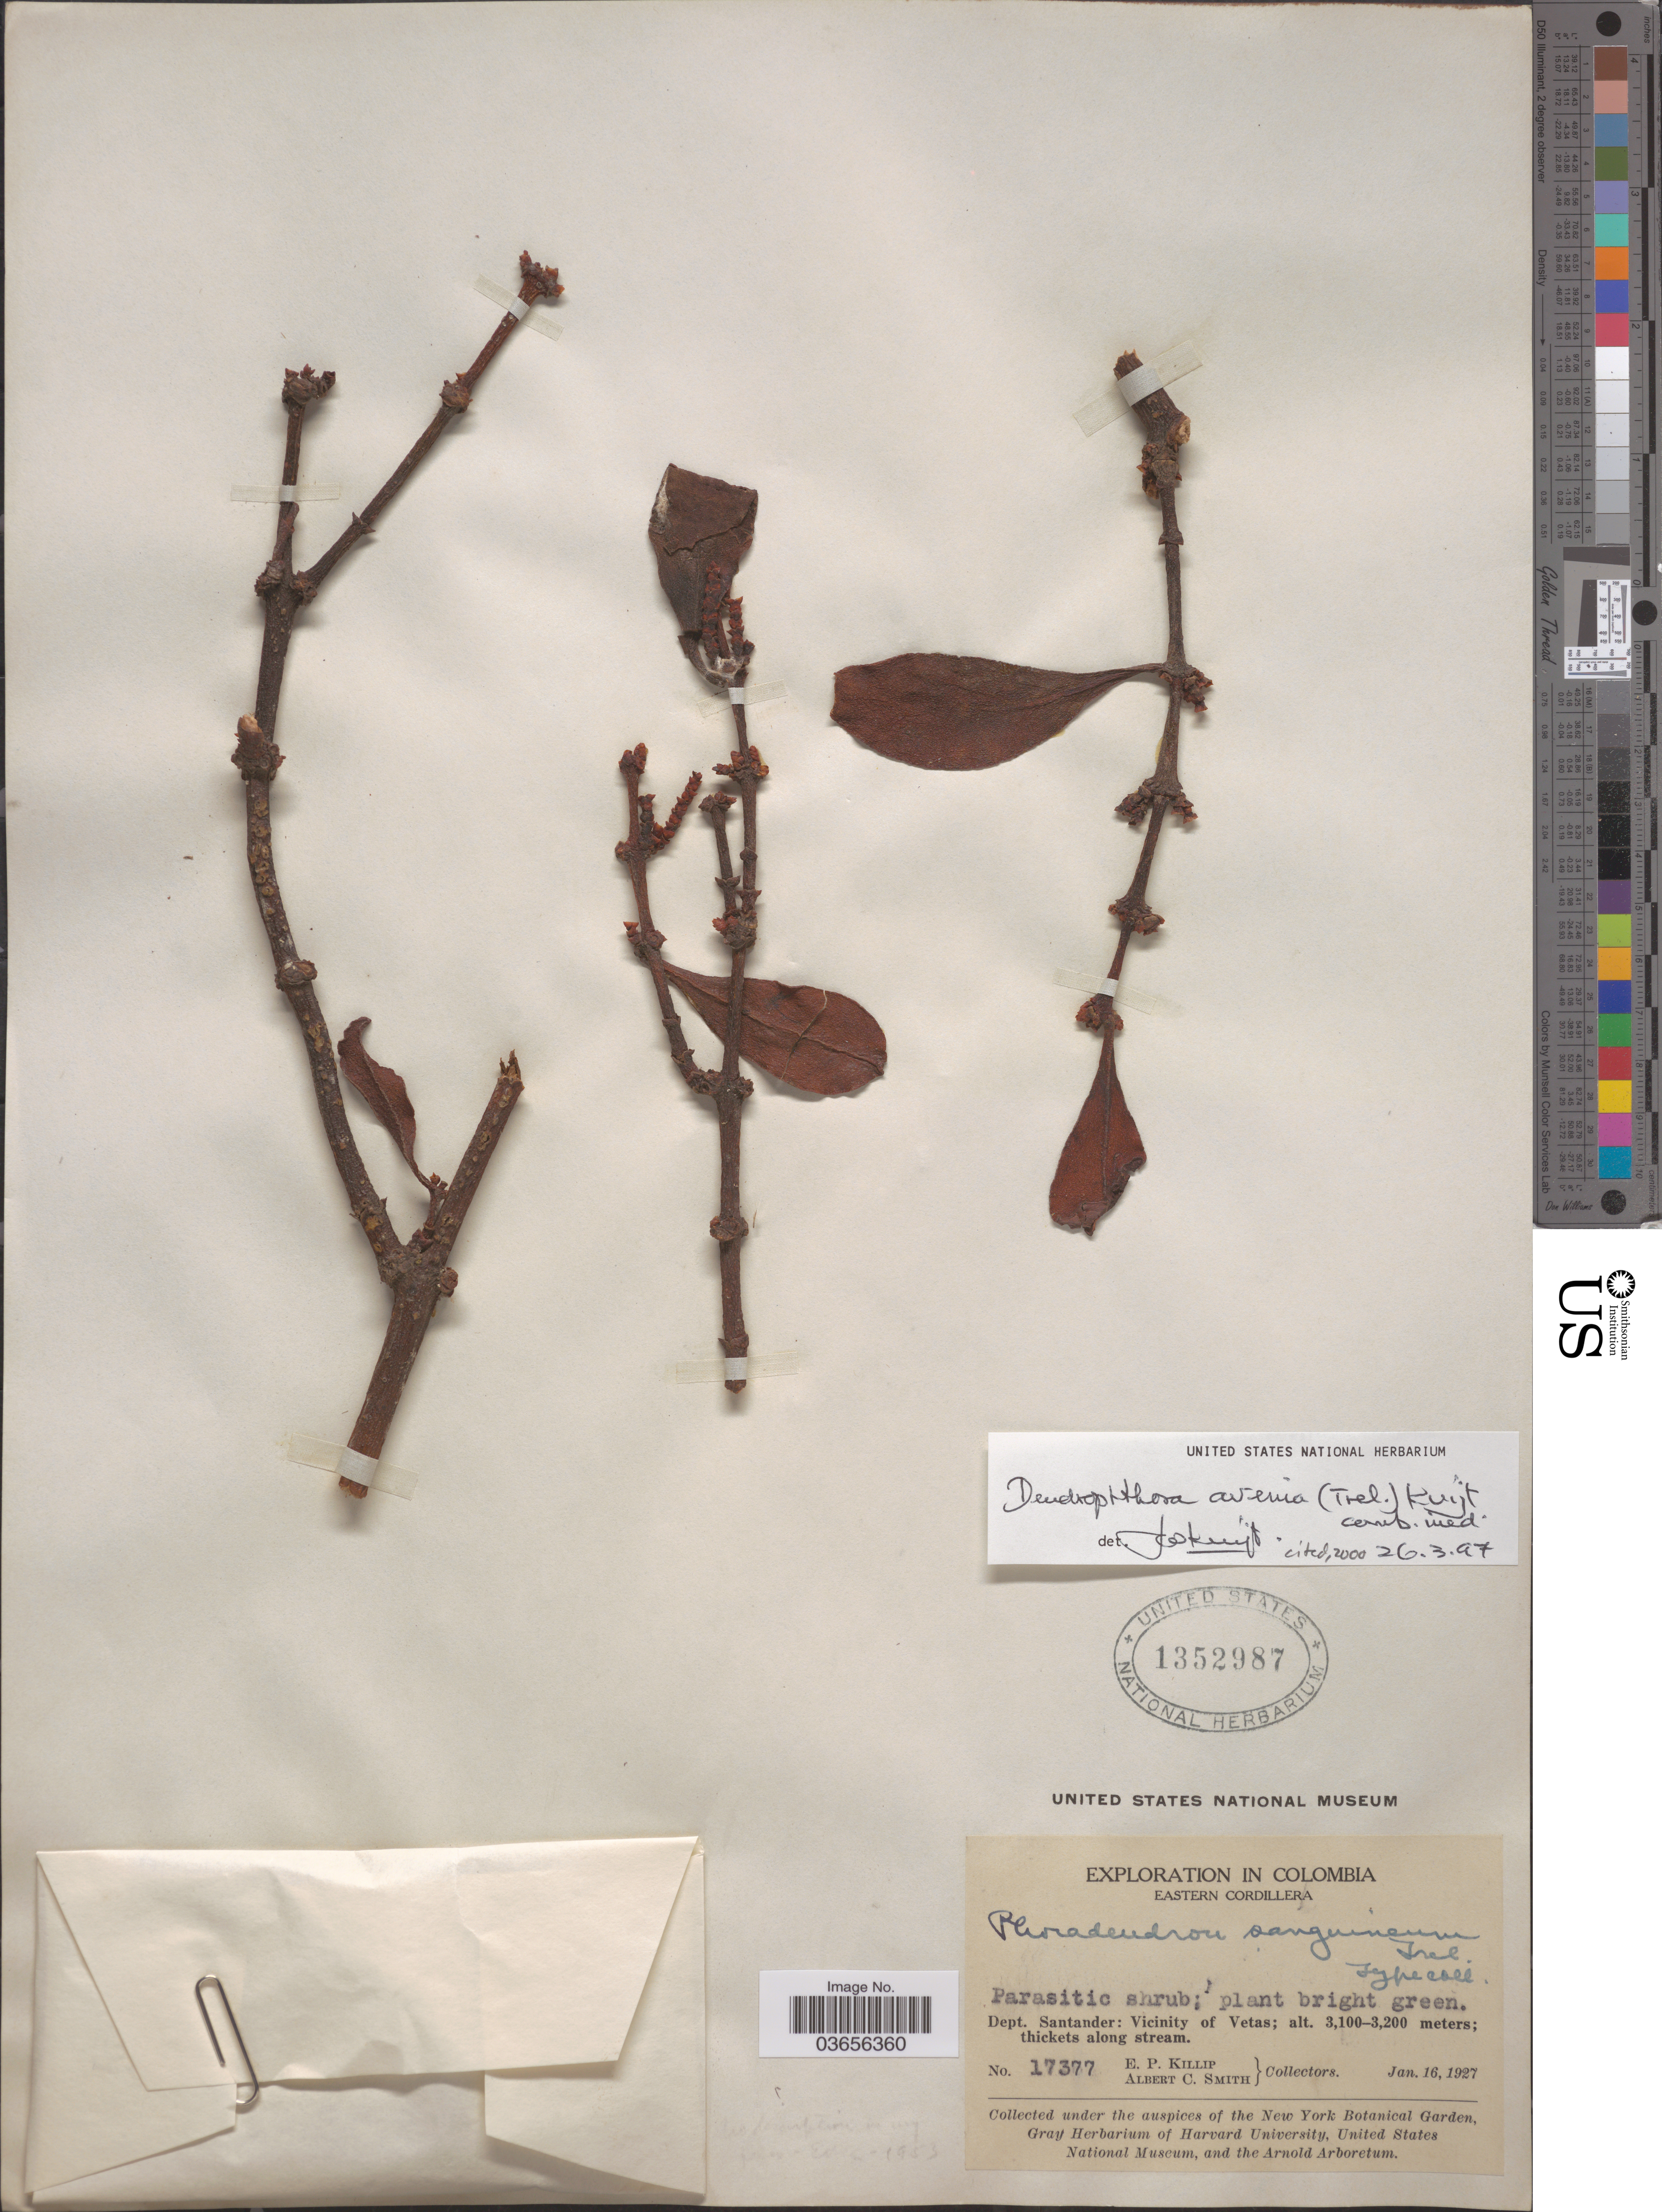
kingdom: Plantae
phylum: Tracheophyta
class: Magnoliopsida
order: Santalales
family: Viscaceae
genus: Dendrophthora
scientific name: Dendrophthora avenia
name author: (Trel.) Kuijt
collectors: E. P. Killip & A. C. Smith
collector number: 17377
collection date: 1927-01-16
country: Colombia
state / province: Santander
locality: Eastern Cordillera. Dept. Santander: Vicinity of Vetas.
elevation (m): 3100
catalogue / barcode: US 1352987